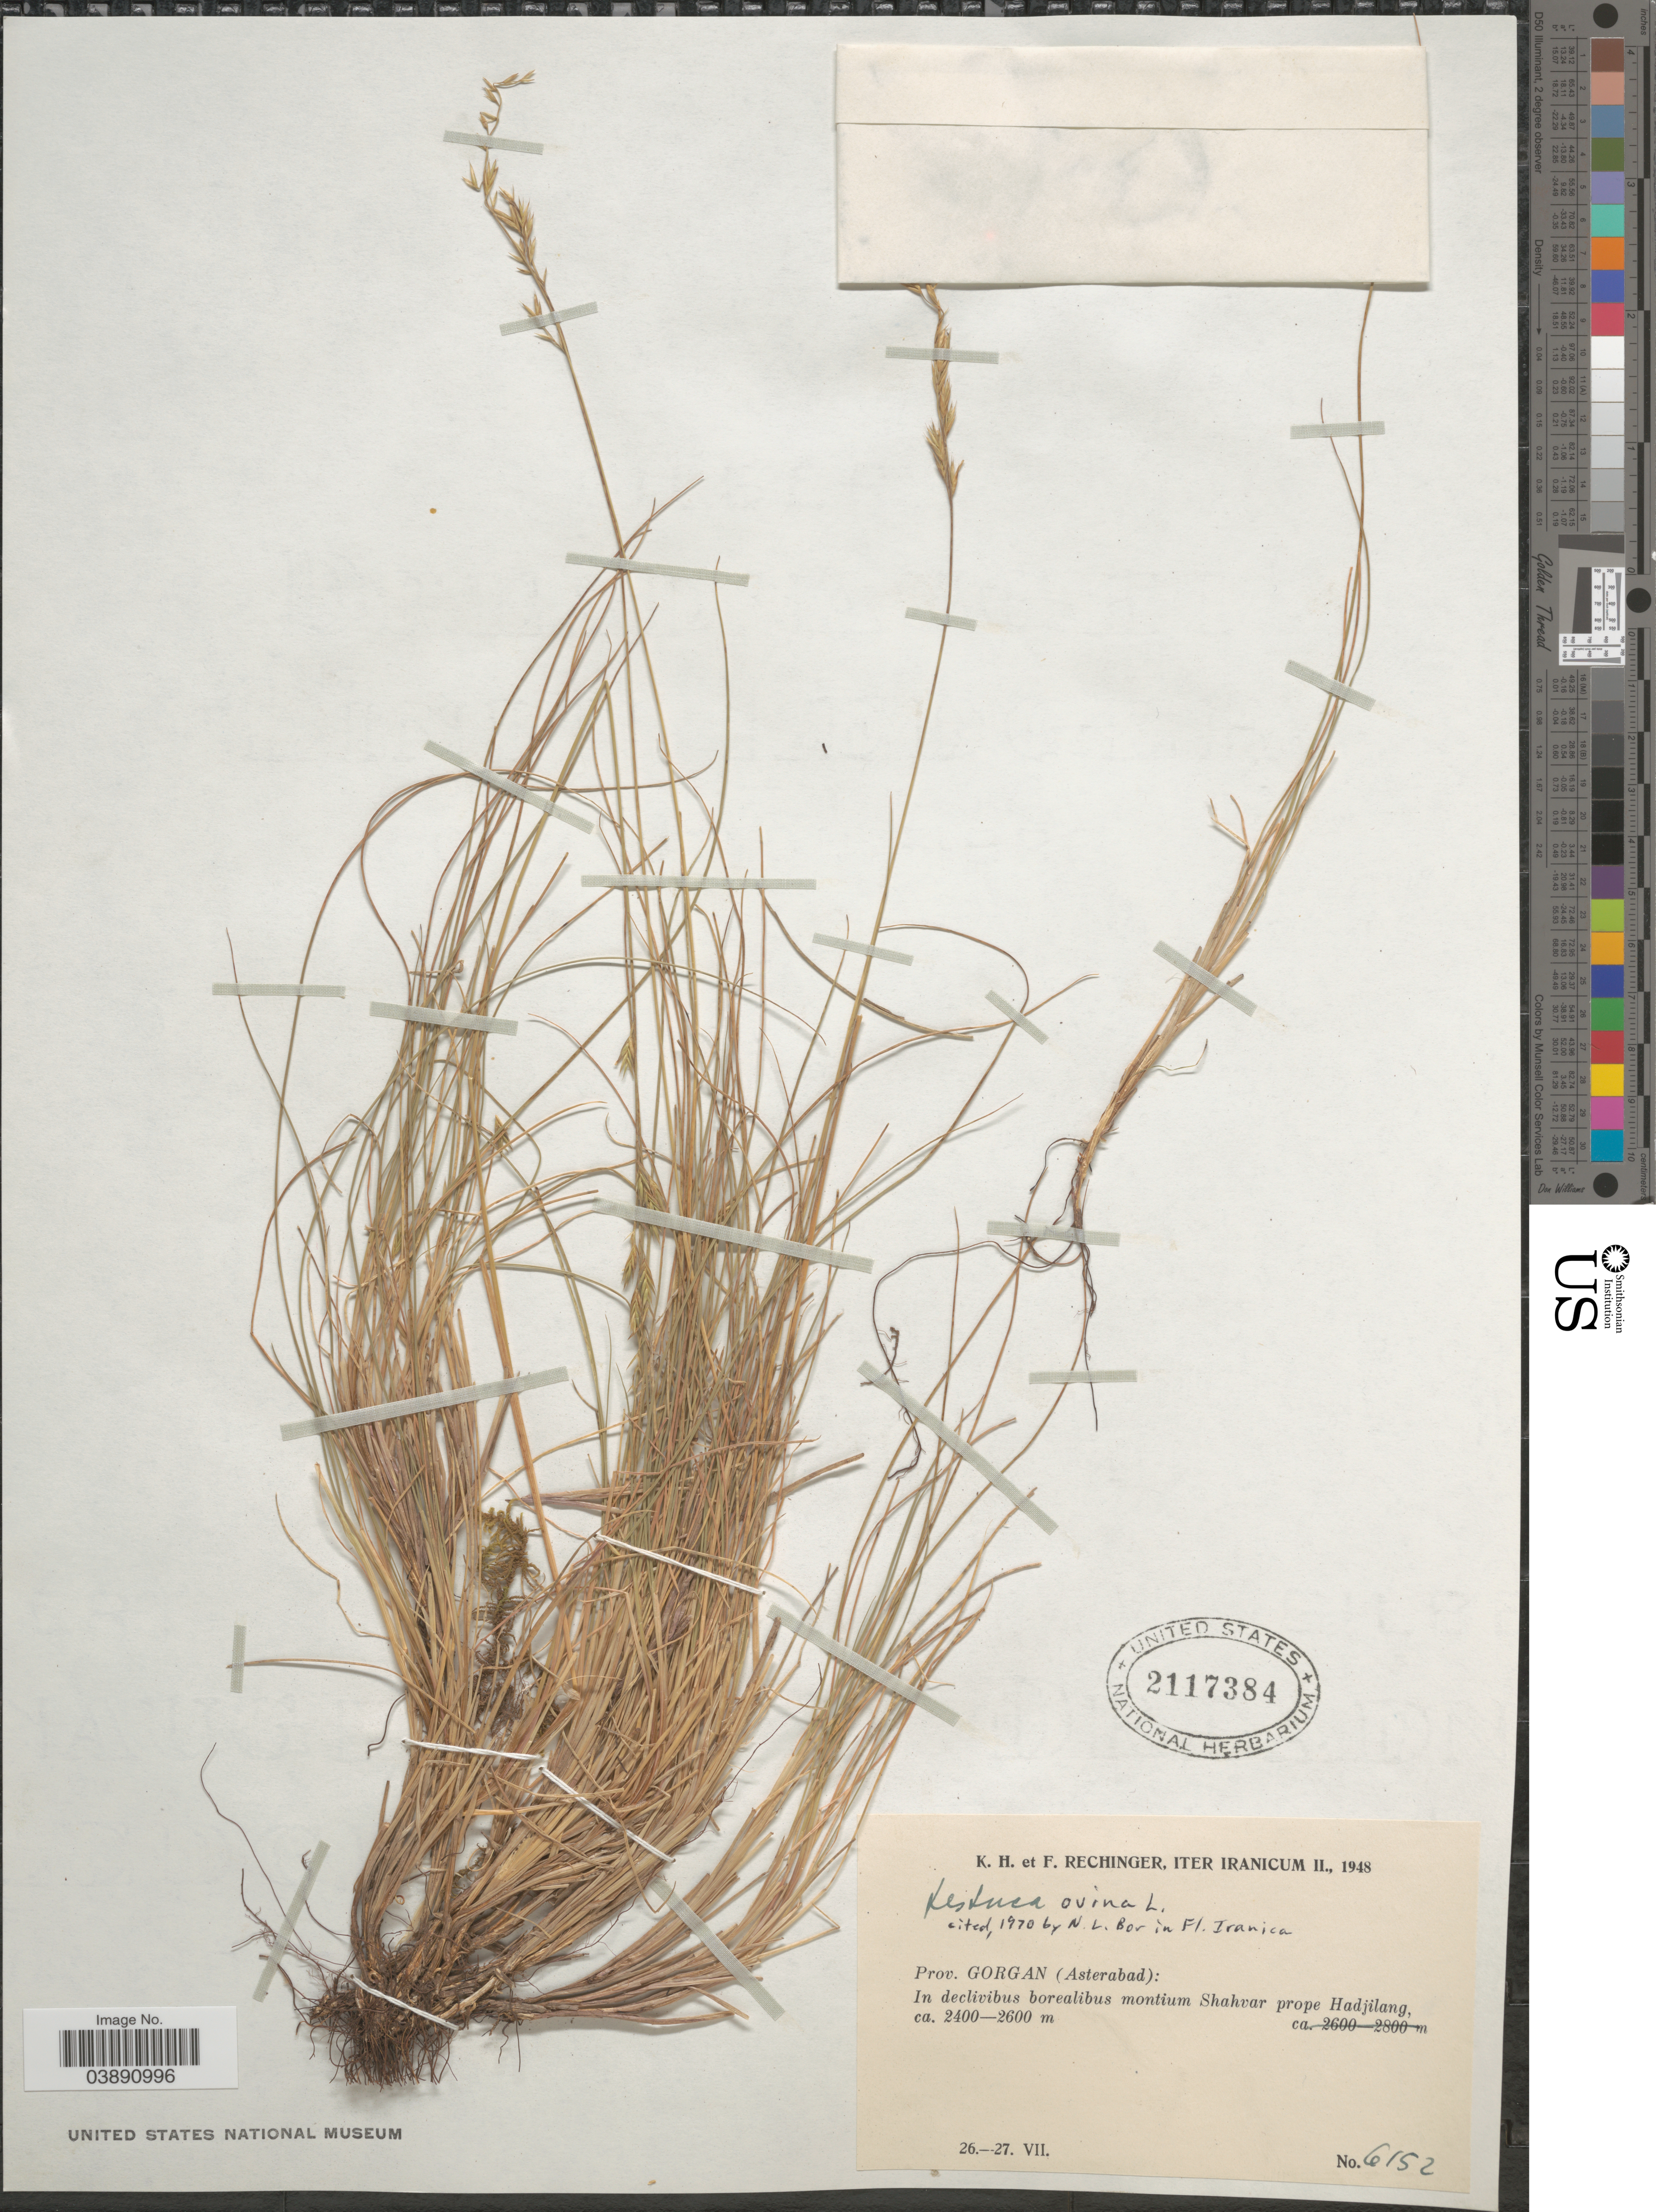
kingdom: Plantae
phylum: Tracheophyta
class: Liliopsida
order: Poales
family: Poaceae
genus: Festuca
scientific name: Festuca ovina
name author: L.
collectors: K. H. Rechinger & F. Rechinger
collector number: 6152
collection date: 1948-07-26/1948-07-27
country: Iran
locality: Iter Iranicum II. Prov. Gorgan (Asterabad): In declivibus borealibus montium Shahvar prope Hadjilang.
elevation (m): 2400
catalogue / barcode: US 2117384